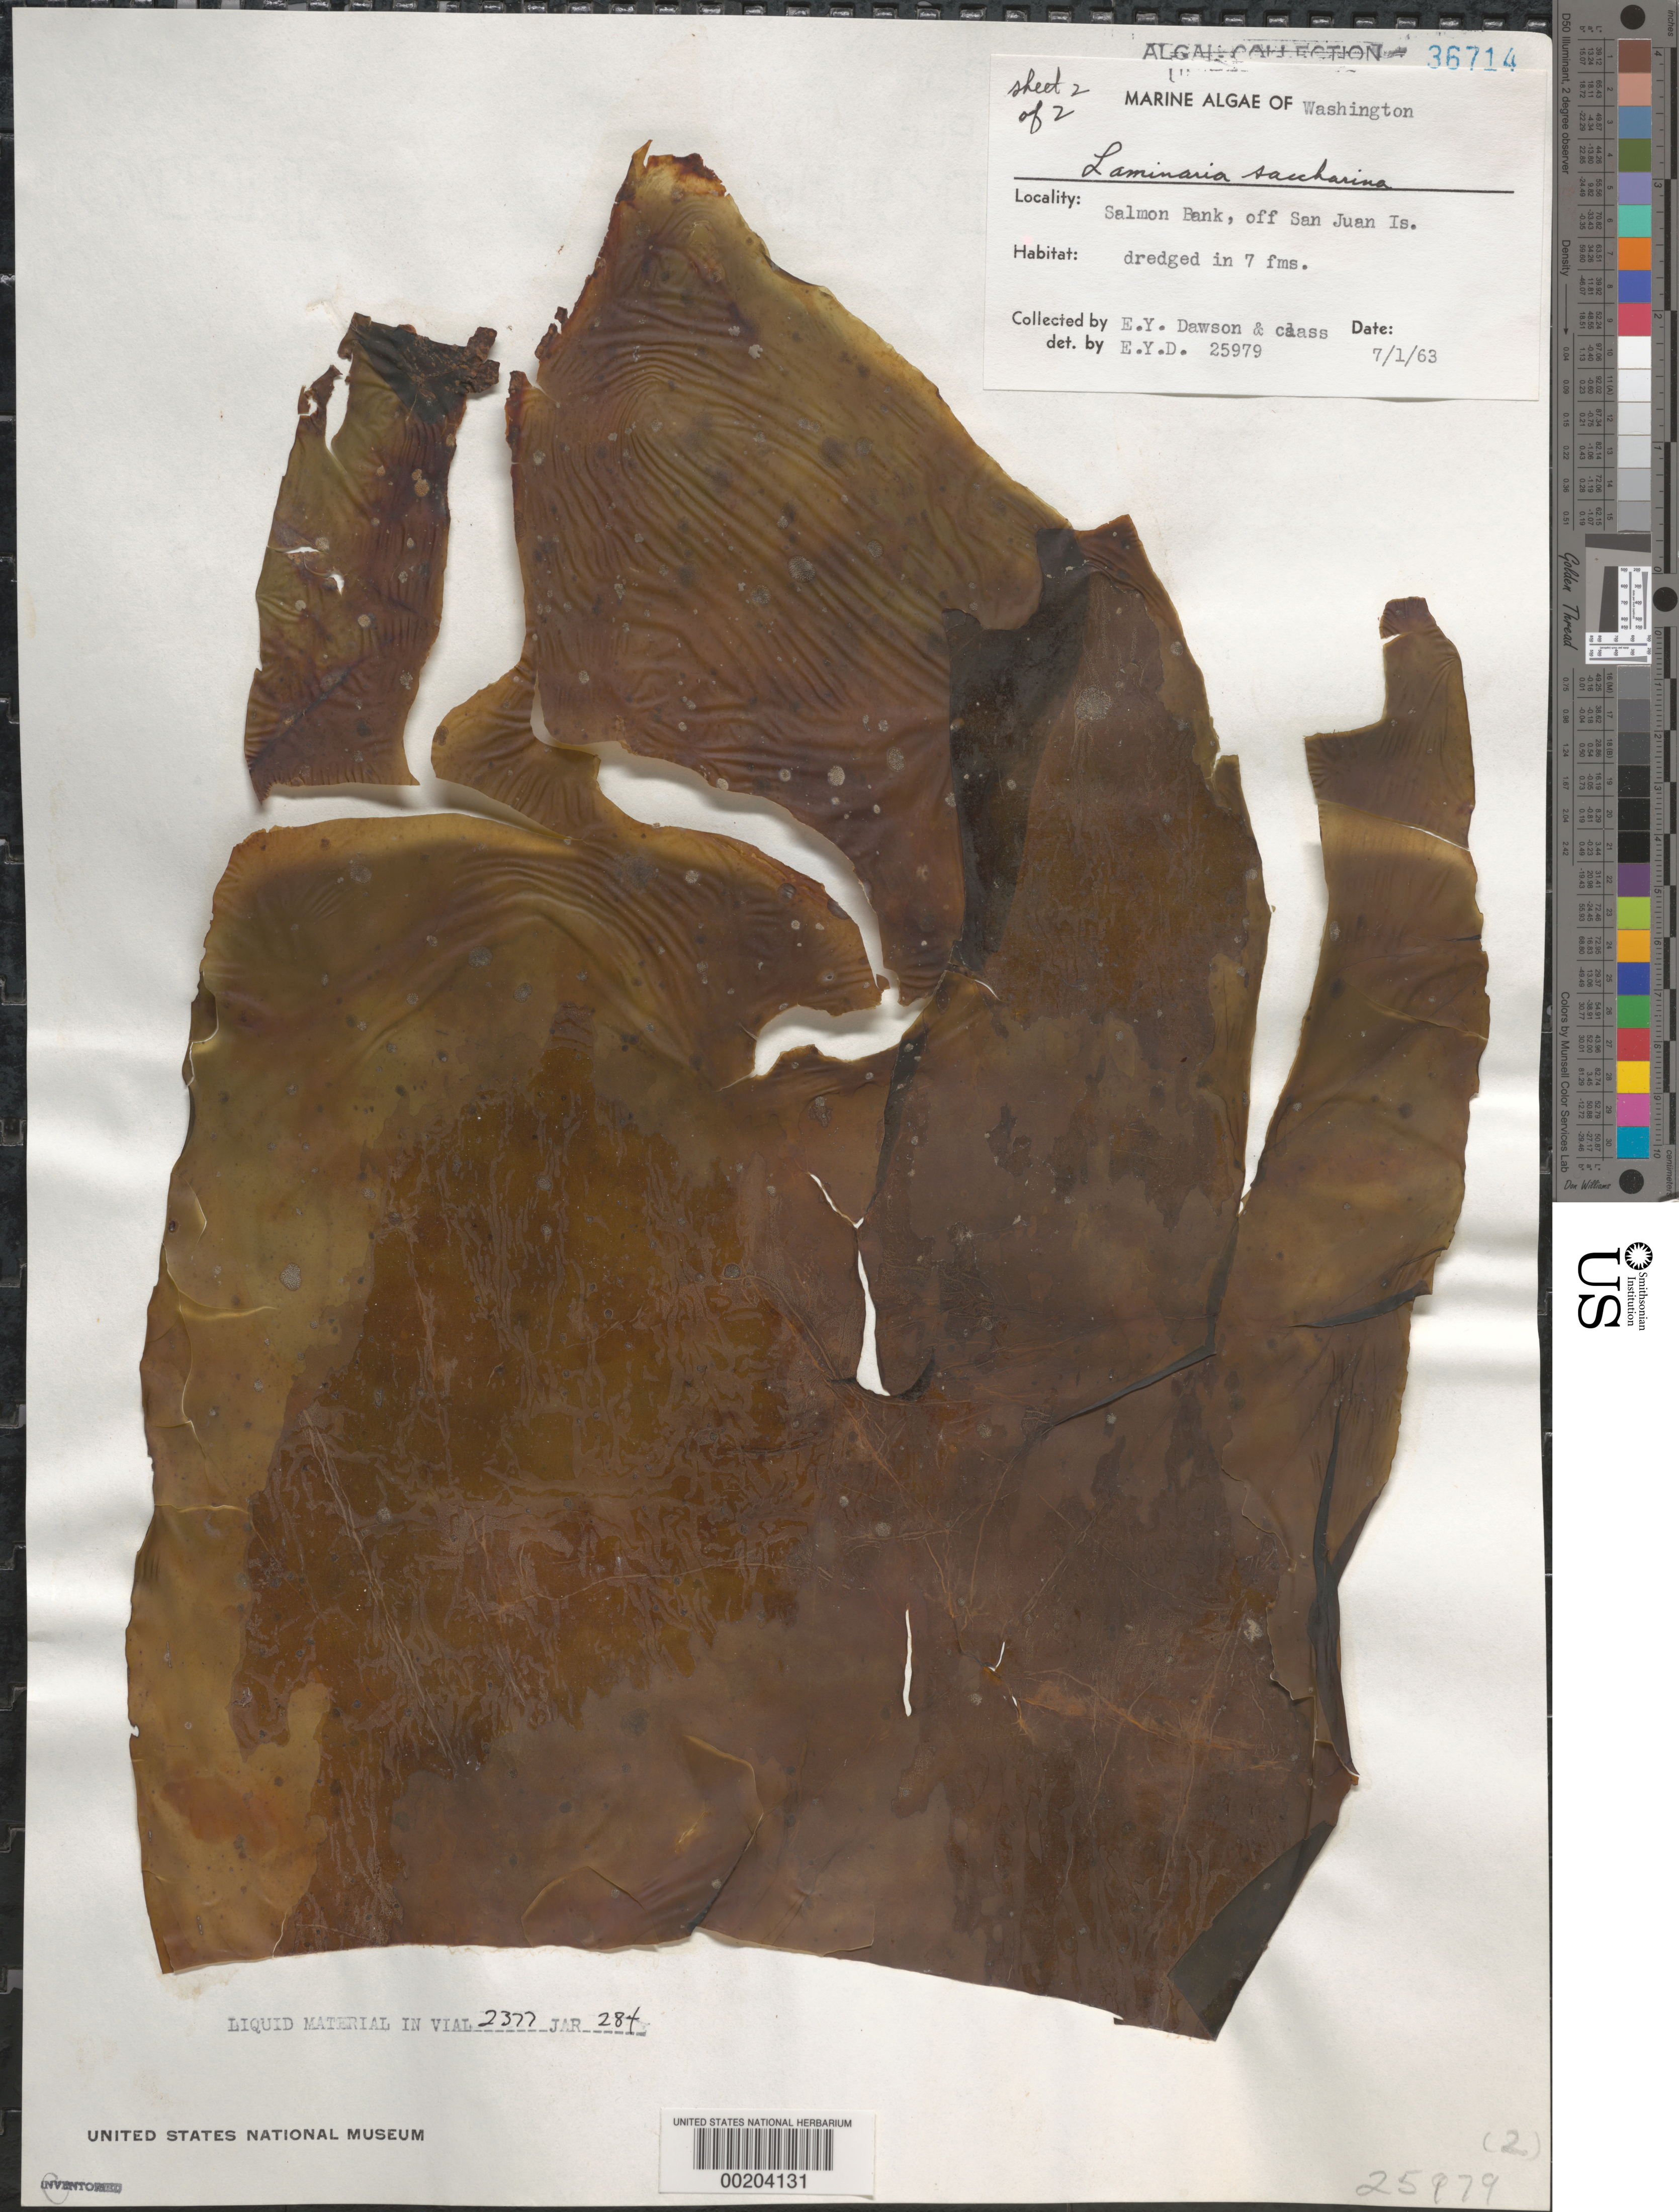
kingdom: Chromista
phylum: Ochrophyta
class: Phaeophyceae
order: Laminariales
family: Laminariaceae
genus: Saccharina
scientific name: Saccharina latissima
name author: C.E. Lane et al.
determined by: Algae name updating Project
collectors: E. Y. Dawson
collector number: EYD 25979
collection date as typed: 01 Jul 1963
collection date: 1963-07-01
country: United States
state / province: Washington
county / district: San Juan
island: San Juan Island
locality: Salmon Bank, off San Juan Island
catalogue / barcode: US 36714